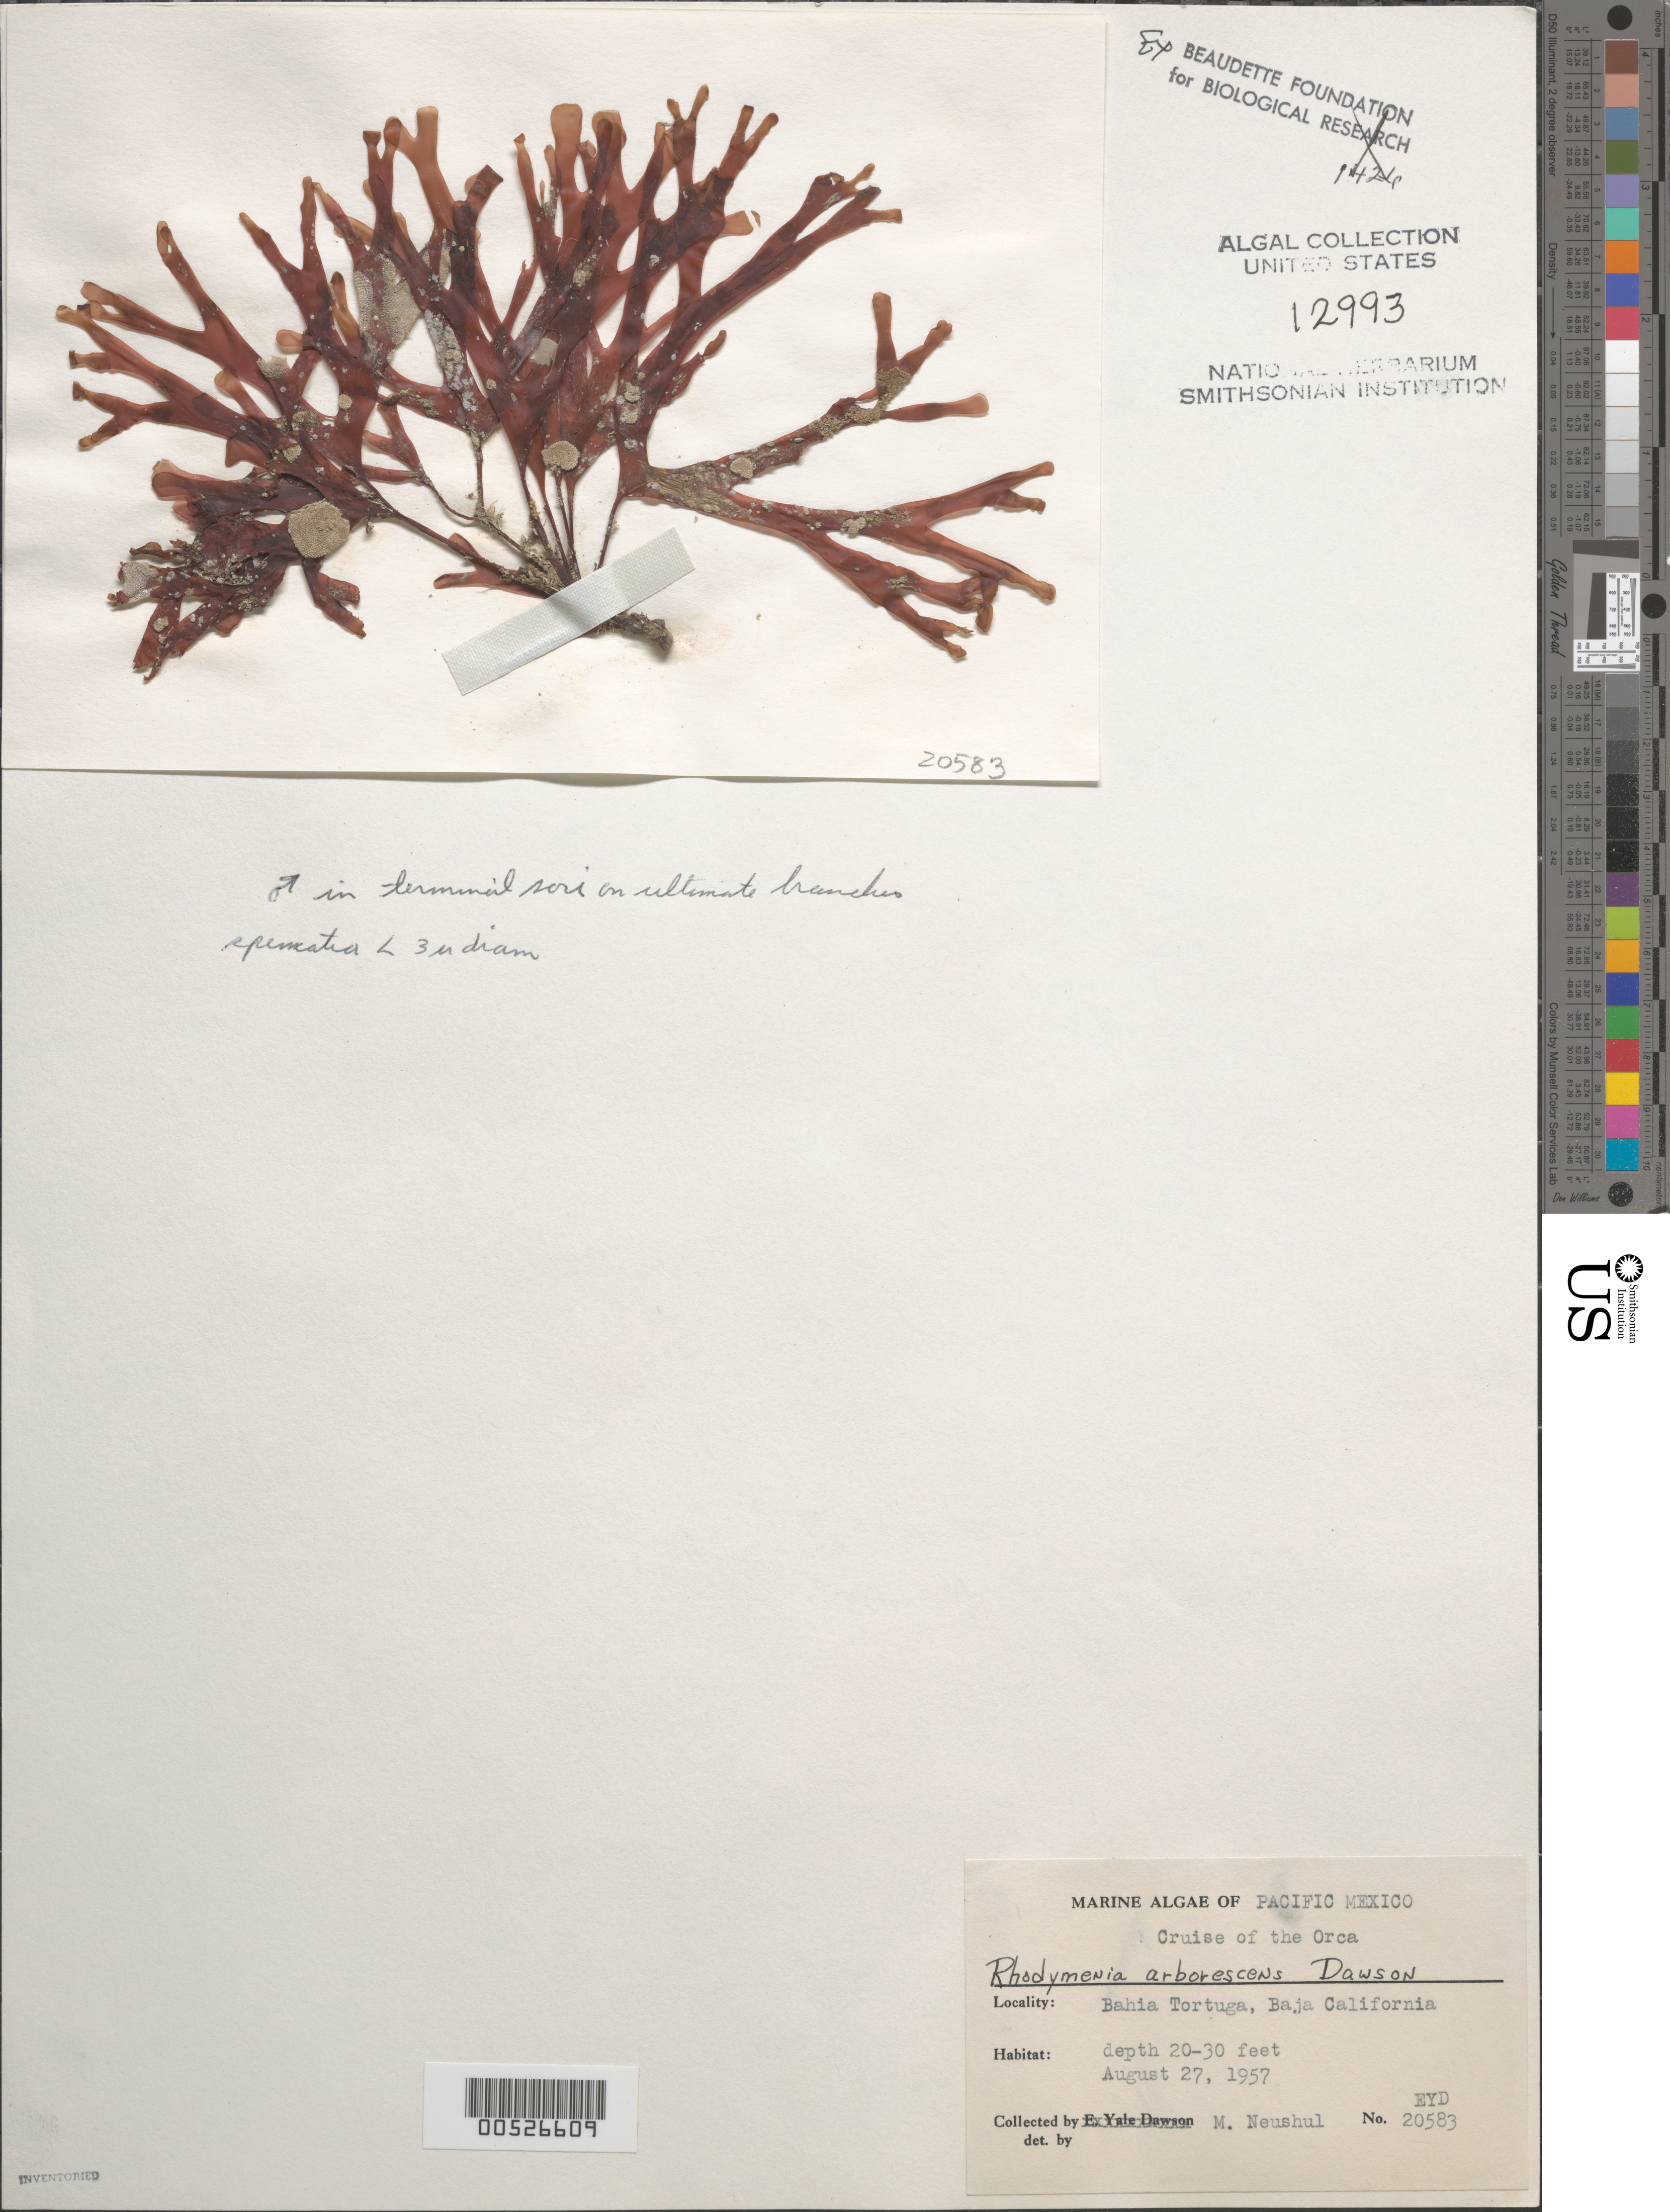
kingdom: Plantae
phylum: Rhodophyta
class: Florideophyceae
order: Rhodymeniales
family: Rhodymeniaceae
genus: Rhodymenia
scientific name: Rhodymenia arborescens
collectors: M. Neushul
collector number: EYD 20583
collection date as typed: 27 Aug 1957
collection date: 1957-08-27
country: Mexico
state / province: Baja California Sur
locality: Bahia Tortuga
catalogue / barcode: US 12993